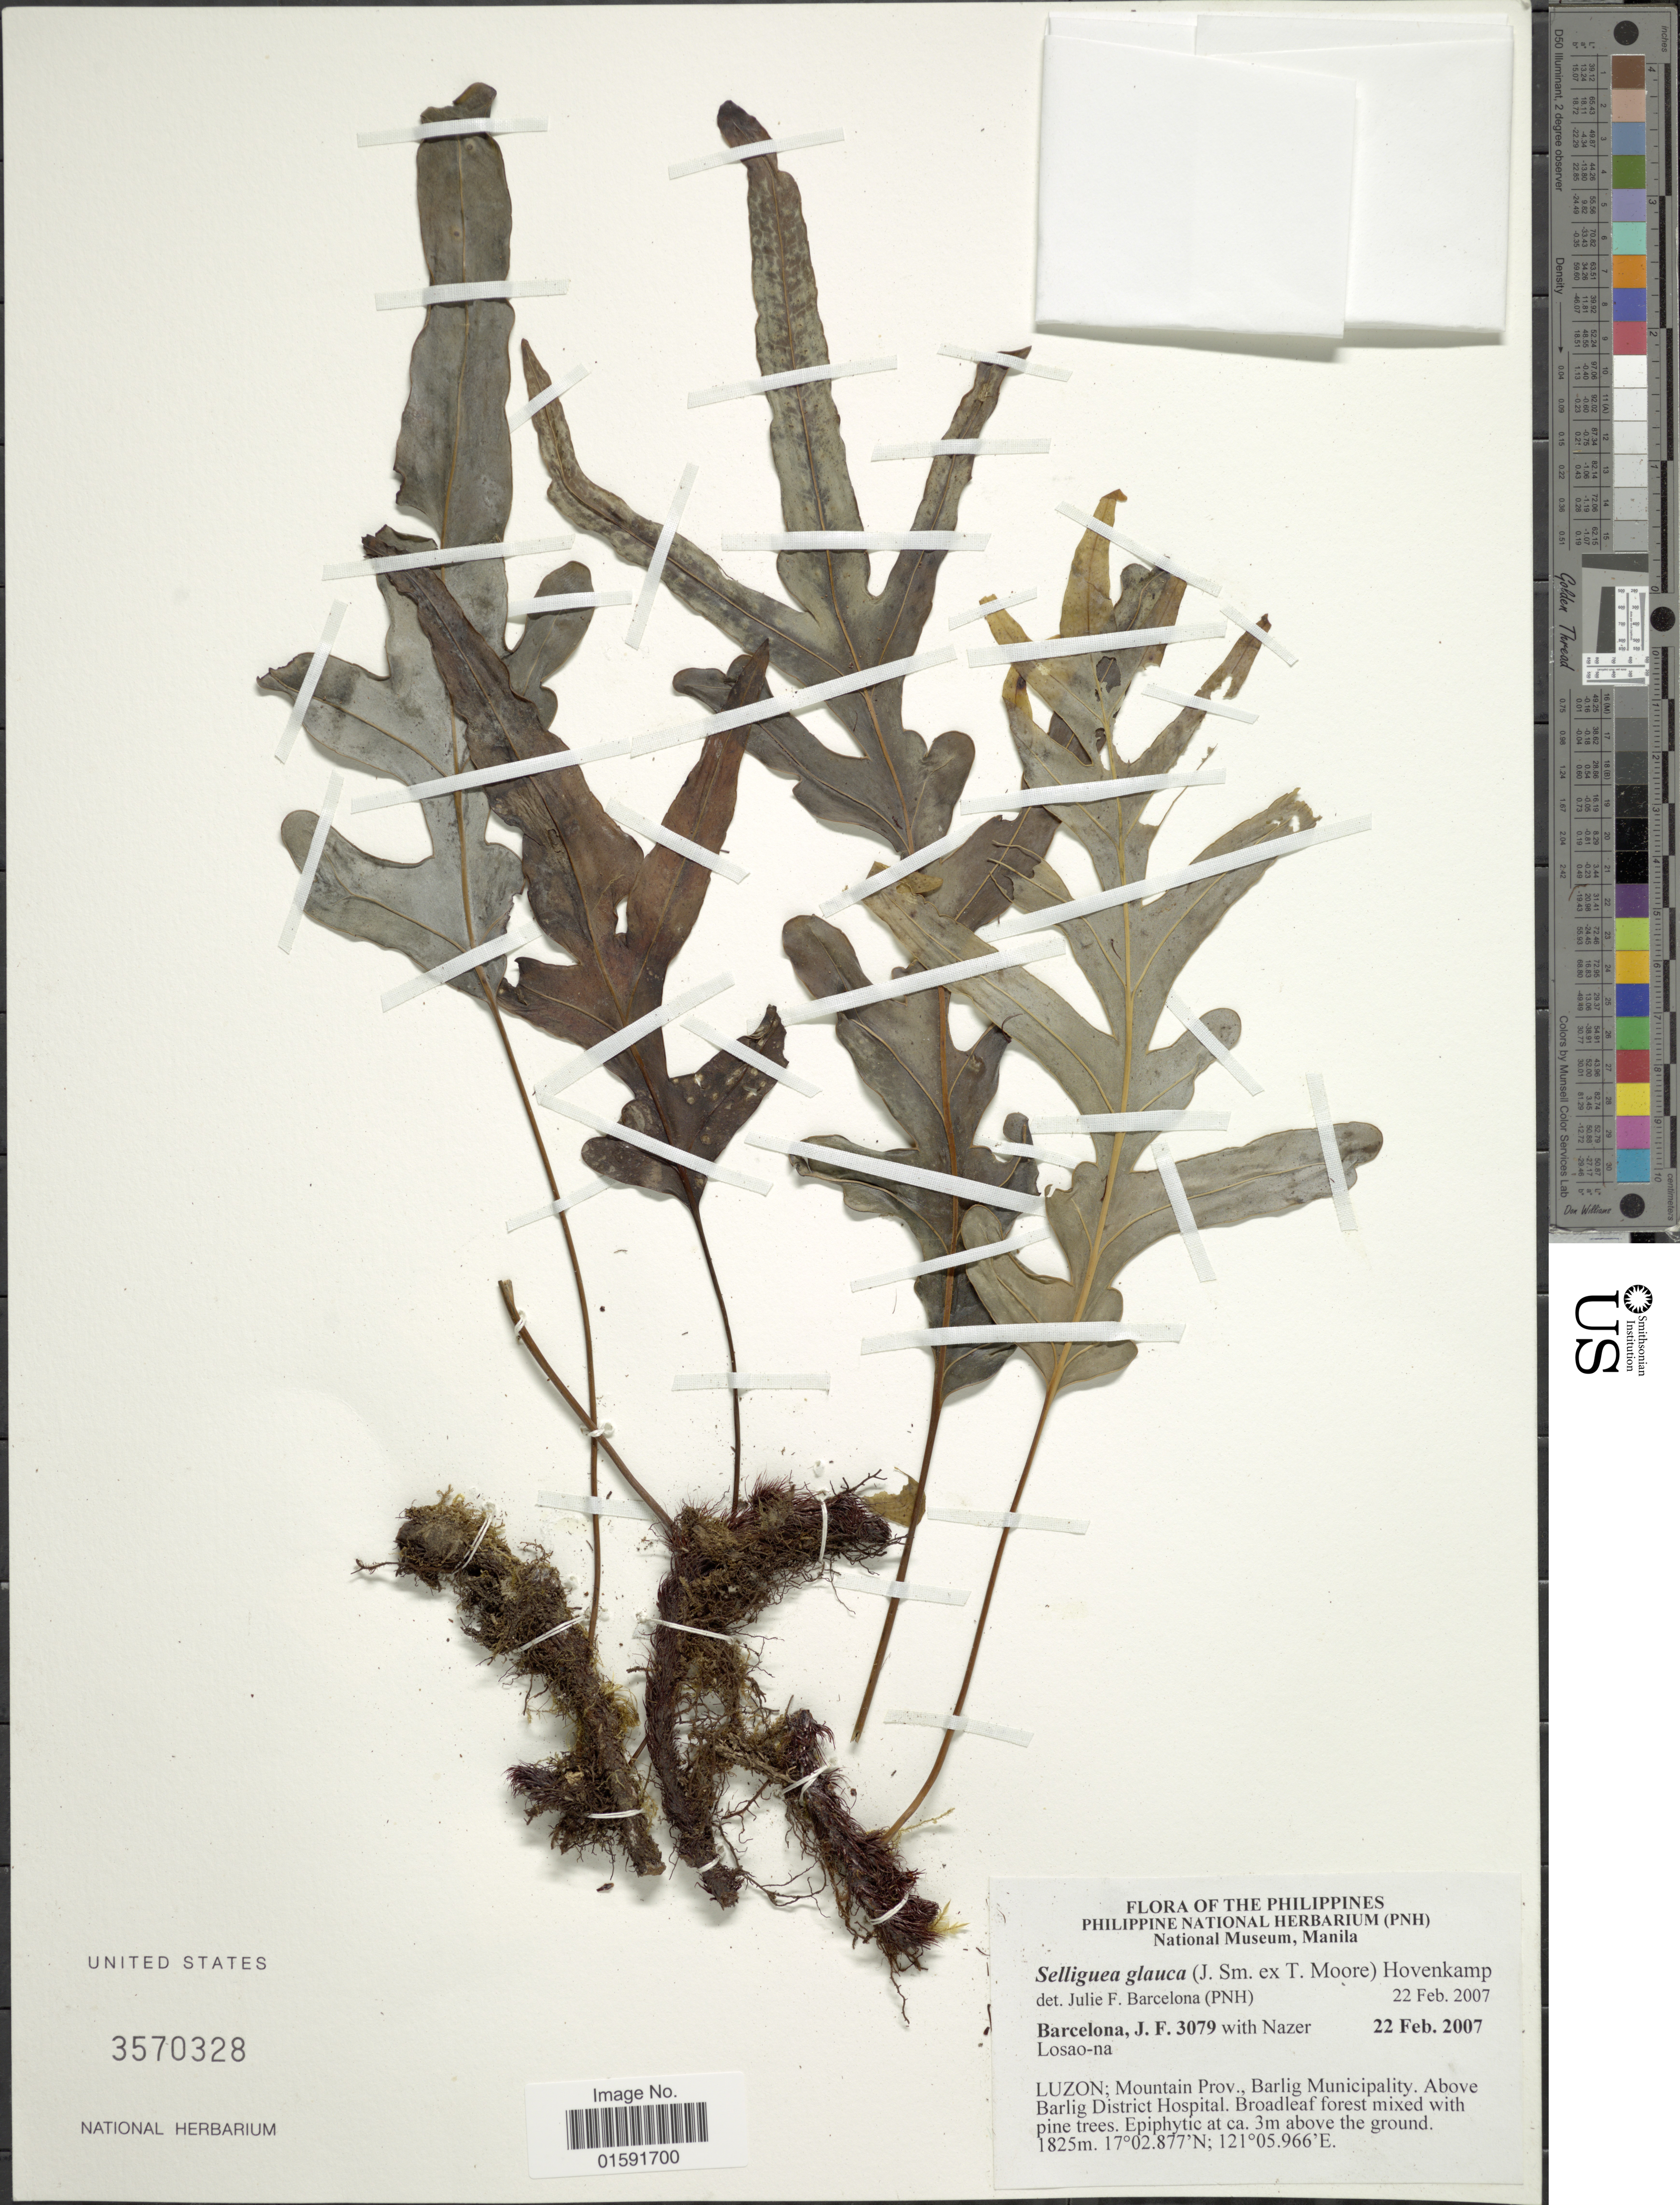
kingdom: Plantae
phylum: Tracheophyta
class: Polypodiopsida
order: Polypodiales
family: Polypodiaceae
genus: Selliguea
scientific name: Selliguea glauca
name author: (J. Sm. ex Brack.) Hovenkamp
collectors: J. F. Barcelona & N. Losao-na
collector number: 3079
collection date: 2007-02-22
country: Philippines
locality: Luzon, Mountain Prov., Barlif Municipality, Above Barlig District Hospital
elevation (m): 1825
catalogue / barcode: US 3570328